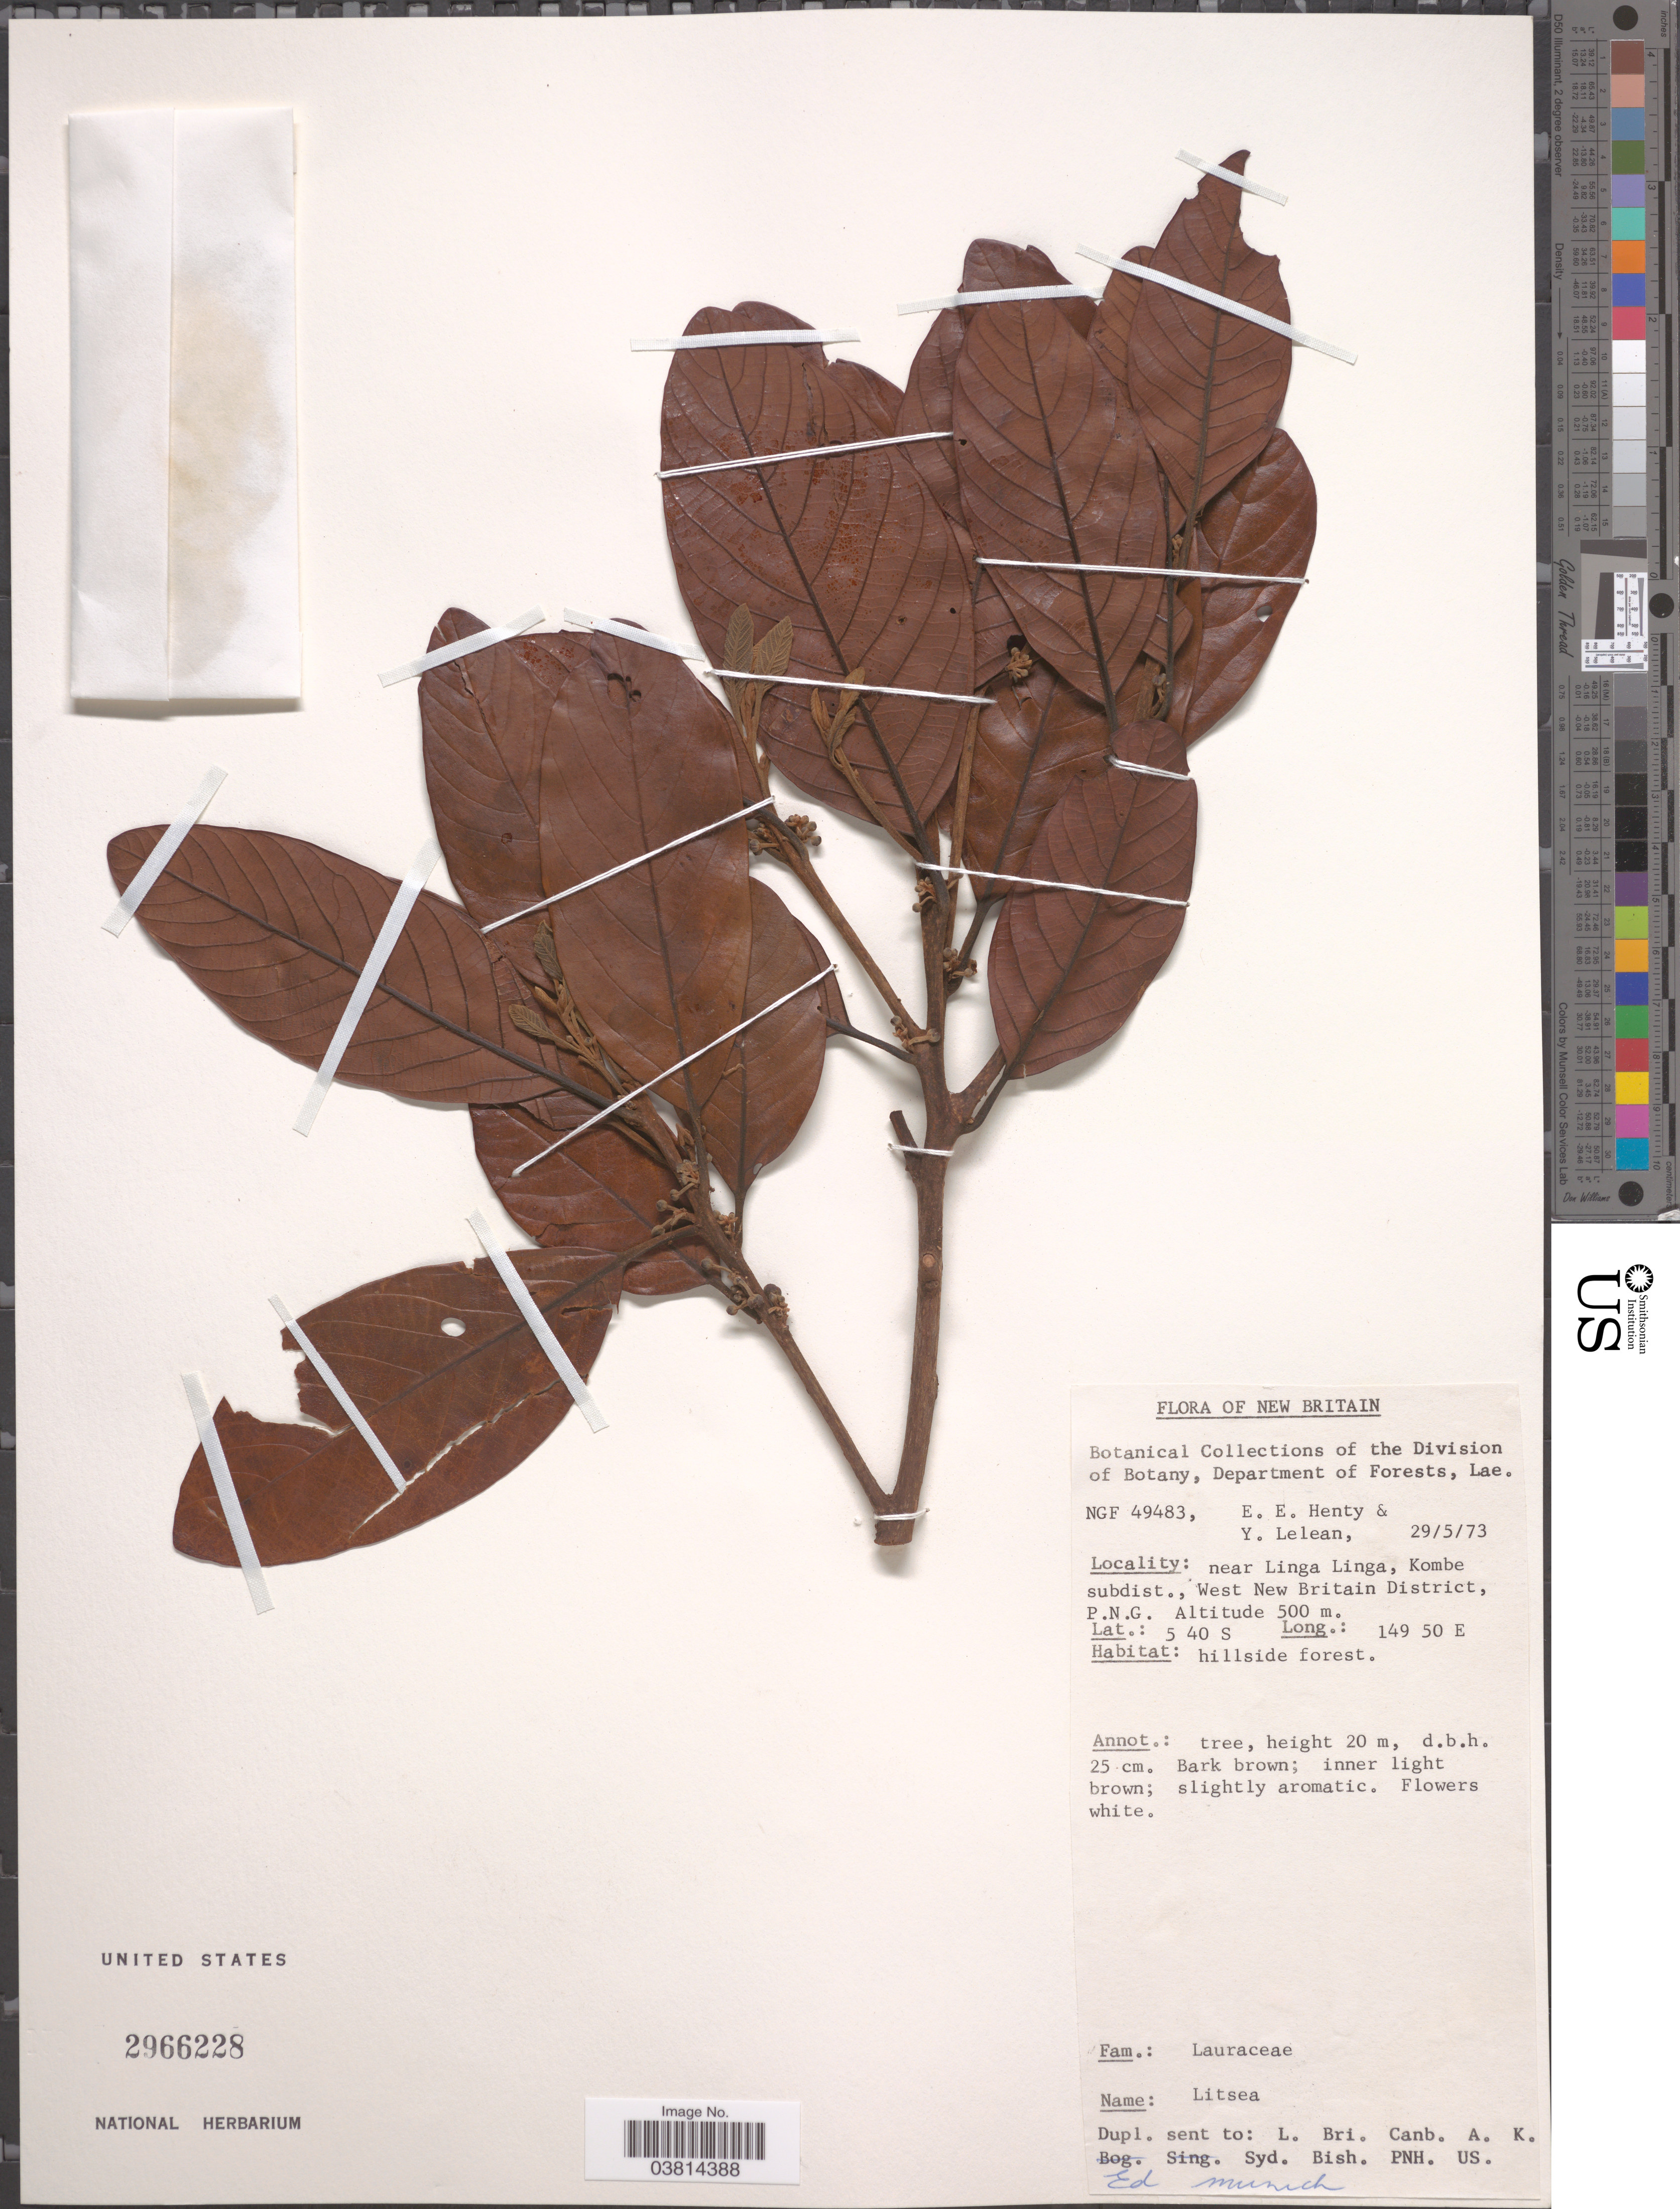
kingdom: Plantae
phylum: Tracheophyta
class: Magnoliopsida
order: Laurales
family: Lauraceae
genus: Litsea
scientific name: Litsea sp.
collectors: E. Henty & Y. Lelean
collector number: NGF49483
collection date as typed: Transcribed d/m/y: 29/5/73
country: Papua New Guinea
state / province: West New Britain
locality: New Britain. Near Linga Linga, Kombe subdist., West New Britain District, P.N.G.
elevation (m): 500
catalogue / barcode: US 2966228